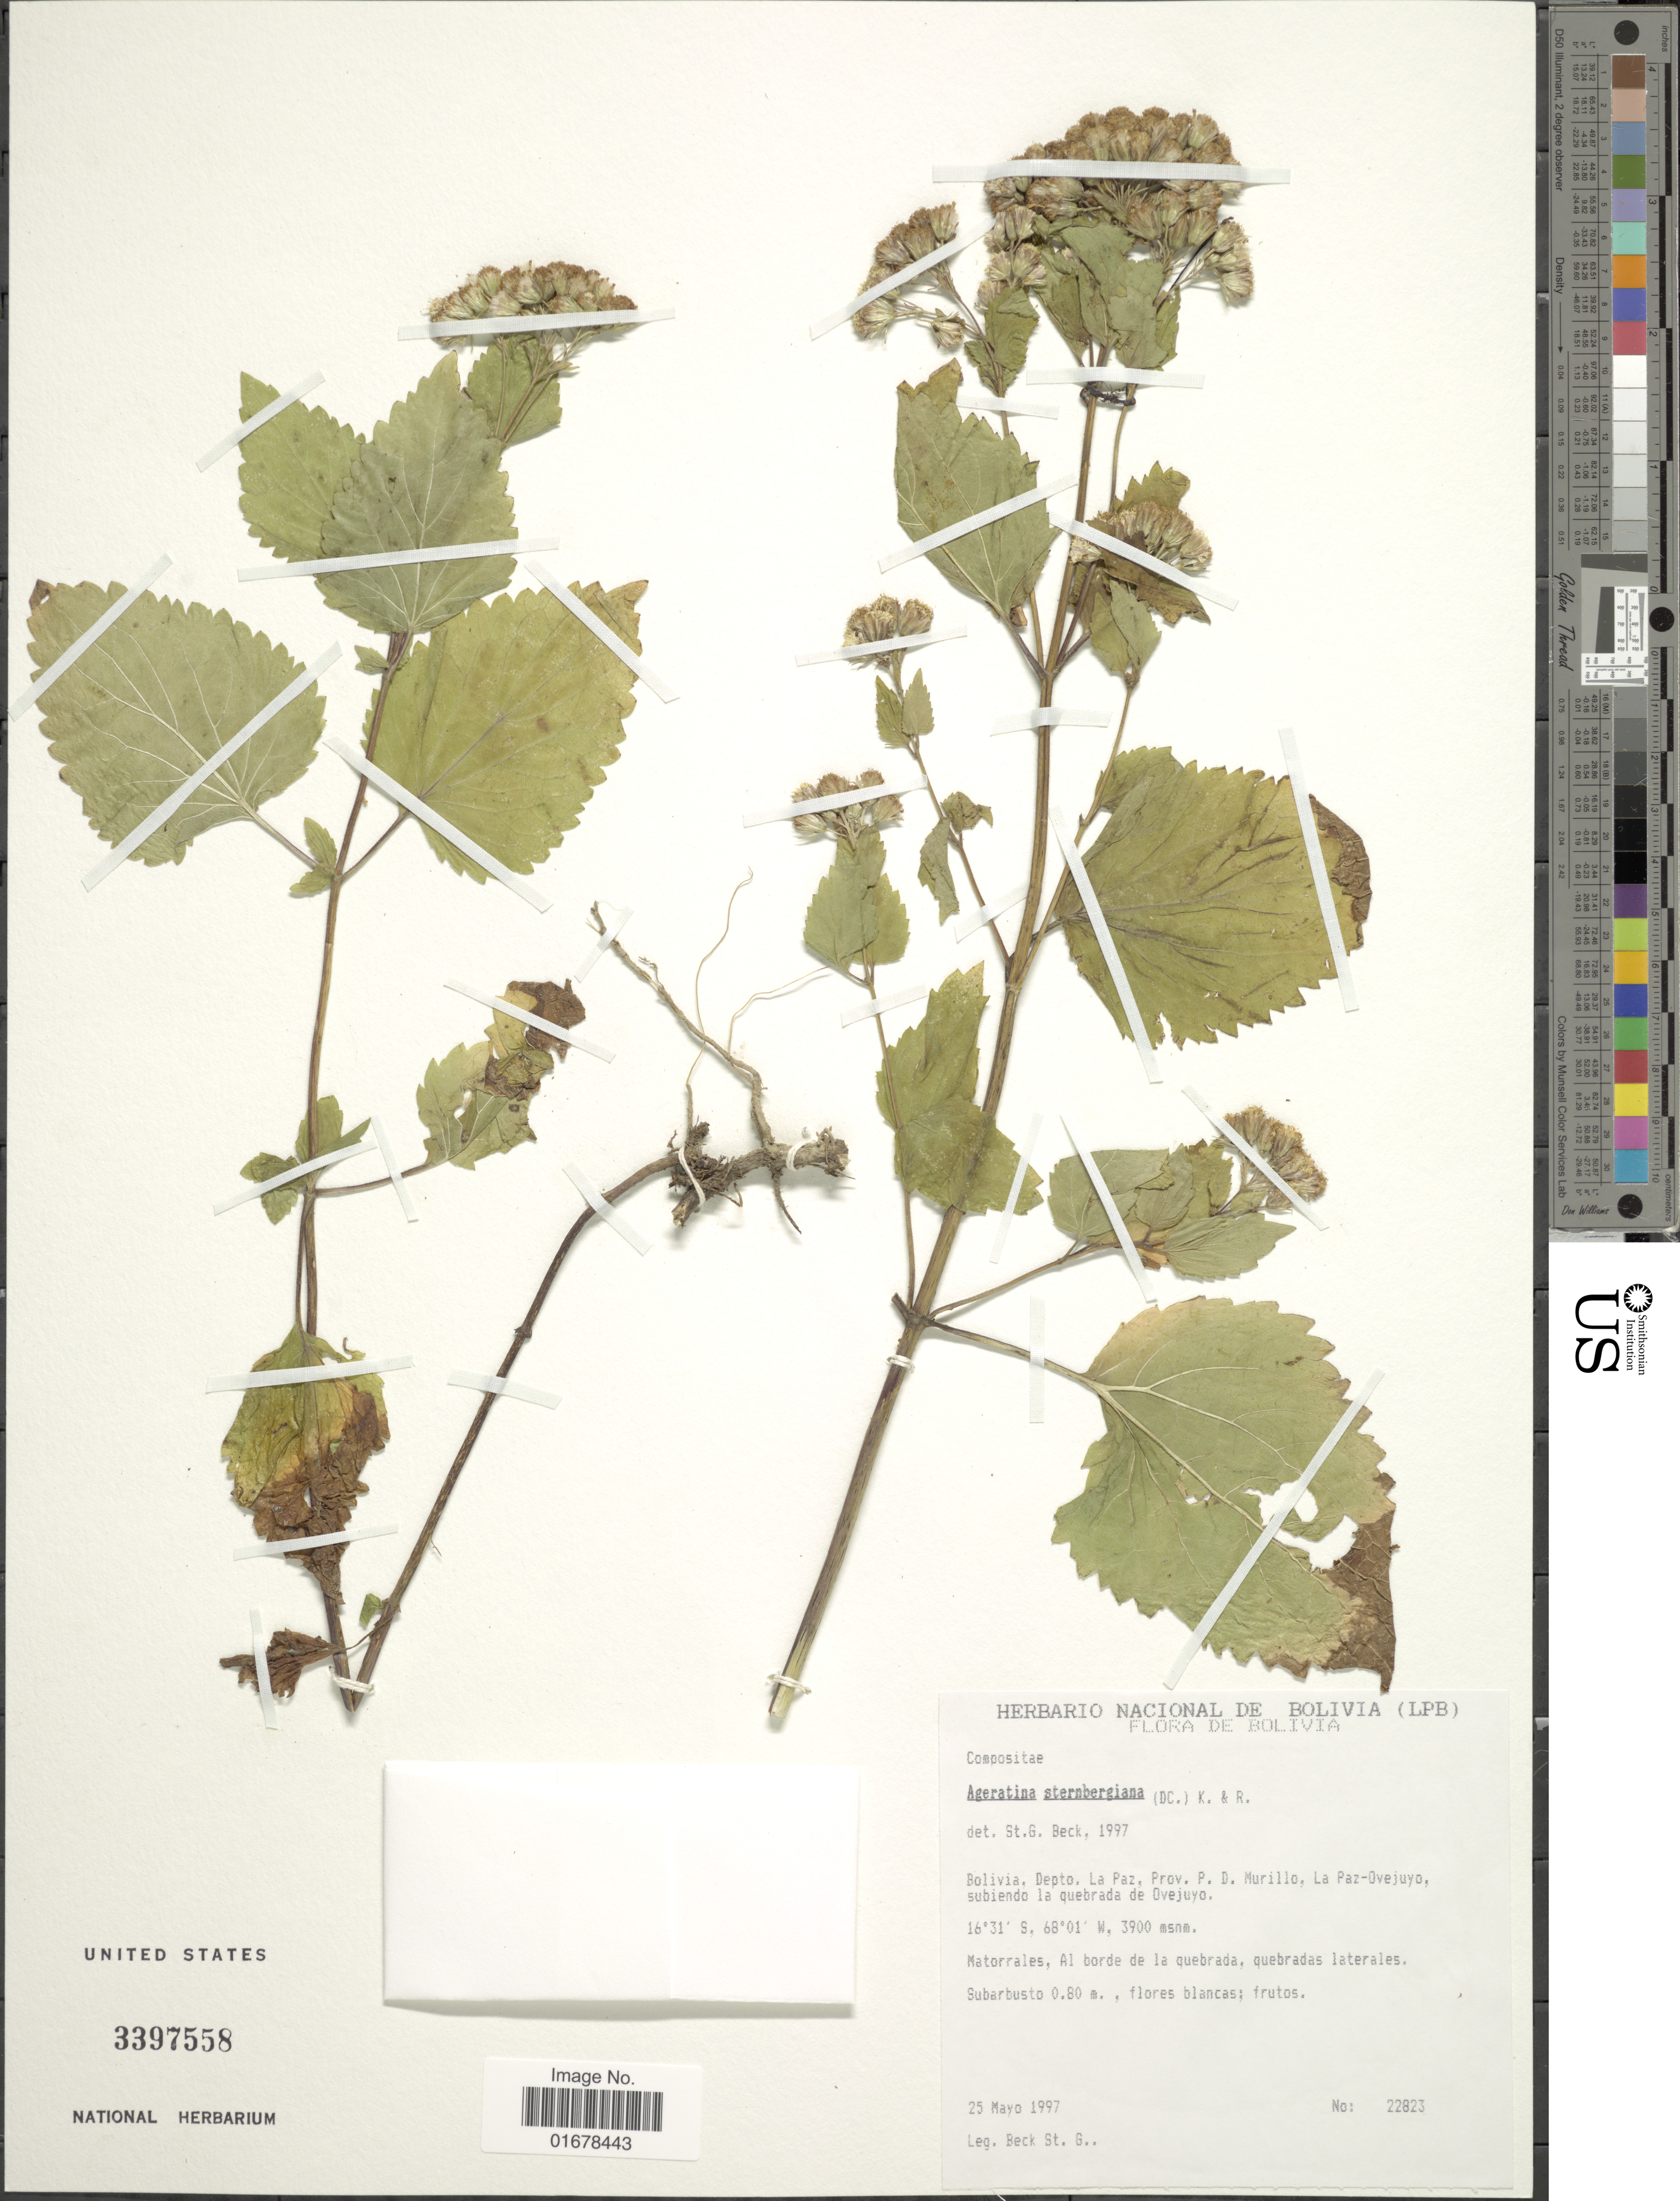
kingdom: Plantae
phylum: Tracheophyta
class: Magnoliopsida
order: Asterales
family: Asteraceae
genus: Ageratina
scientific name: Ageratina sternbergiana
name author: (DC.) R.M. King & H. Rob.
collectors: S. G. Beck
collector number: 22823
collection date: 1997-05-25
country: Bolivia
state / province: La Paz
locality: Depto. La Paz, Prov. P. D. Murillo, La Paz - Ovejuyo, subiendo la quebrada de Ovejuyo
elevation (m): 3900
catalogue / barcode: US 3397558